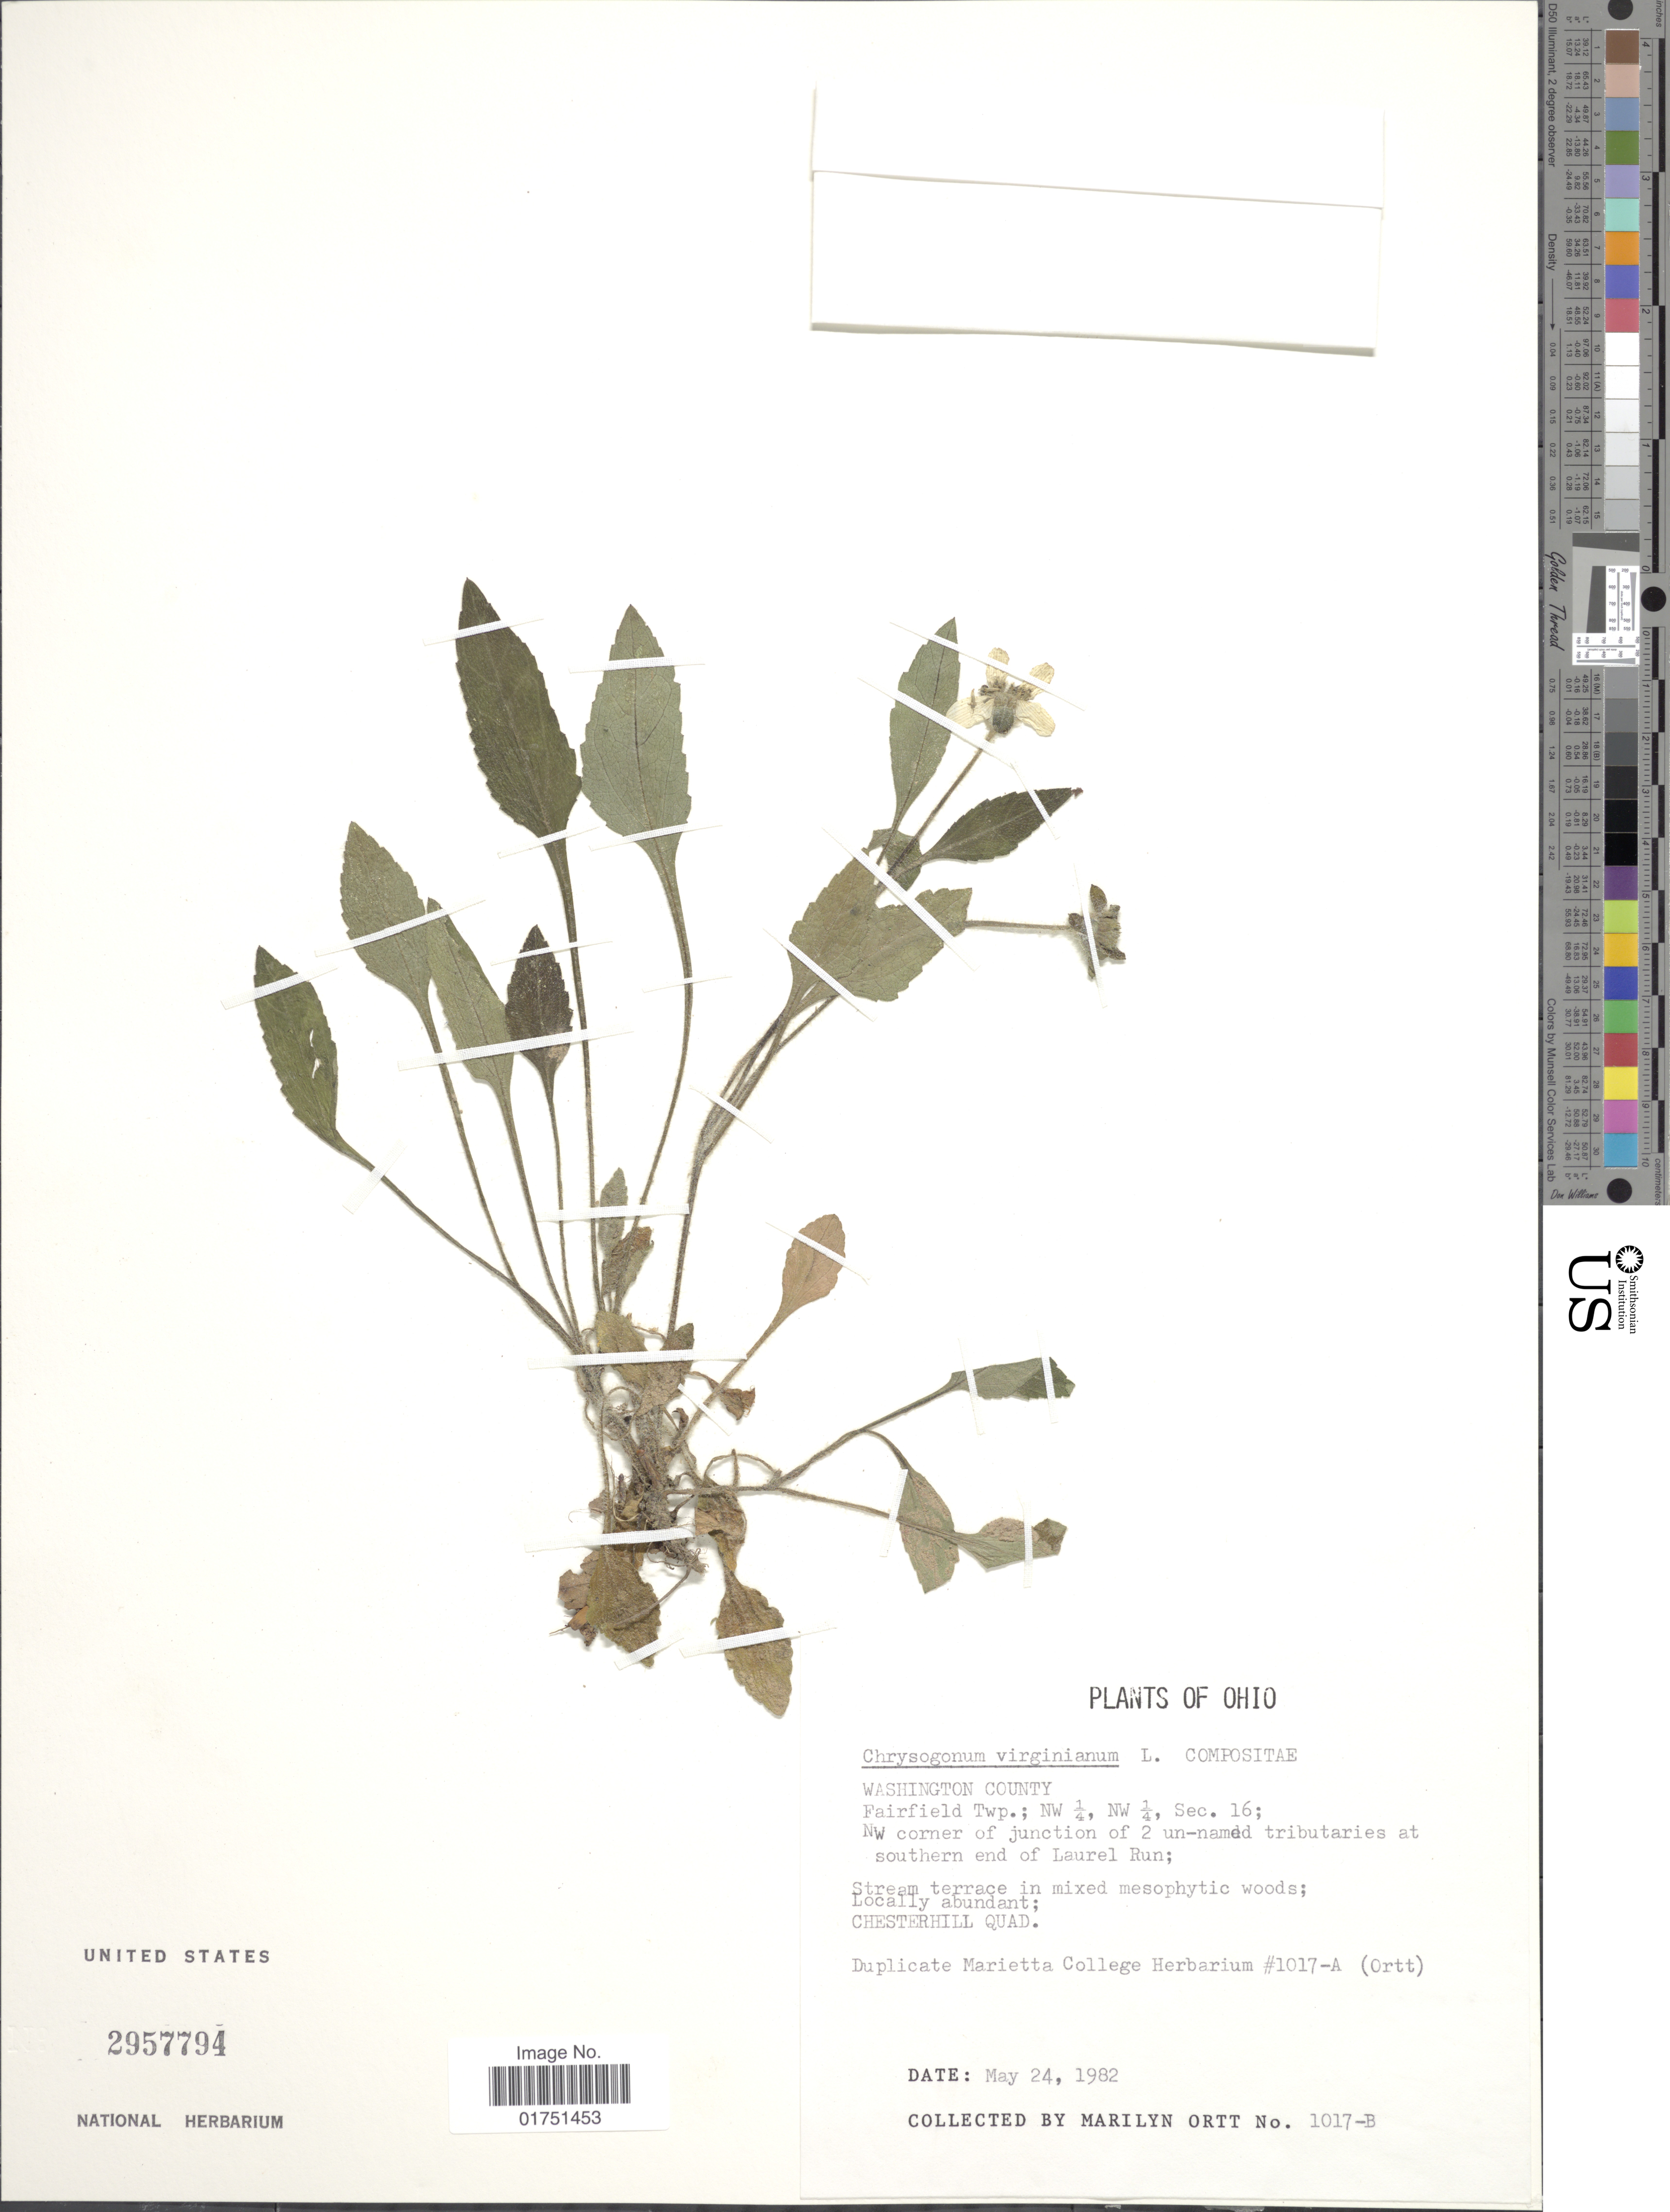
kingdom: Plantae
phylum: Tracheophyta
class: Magnoliopsida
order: Asterales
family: Asteraceae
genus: Chrysogonum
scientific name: Chrysogonum virginianum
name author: L.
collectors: M. Ortt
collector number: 1017-B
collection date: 1982-05-24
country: United States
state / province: Washington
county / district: Washington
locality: Ohio. Washington County. Fairfield Twp.; NW ¼, NW ¼, Sev. 16; NW corner of junction of 2 un-named tributaries at southern end of Laurel Run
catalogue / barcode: US 2957794